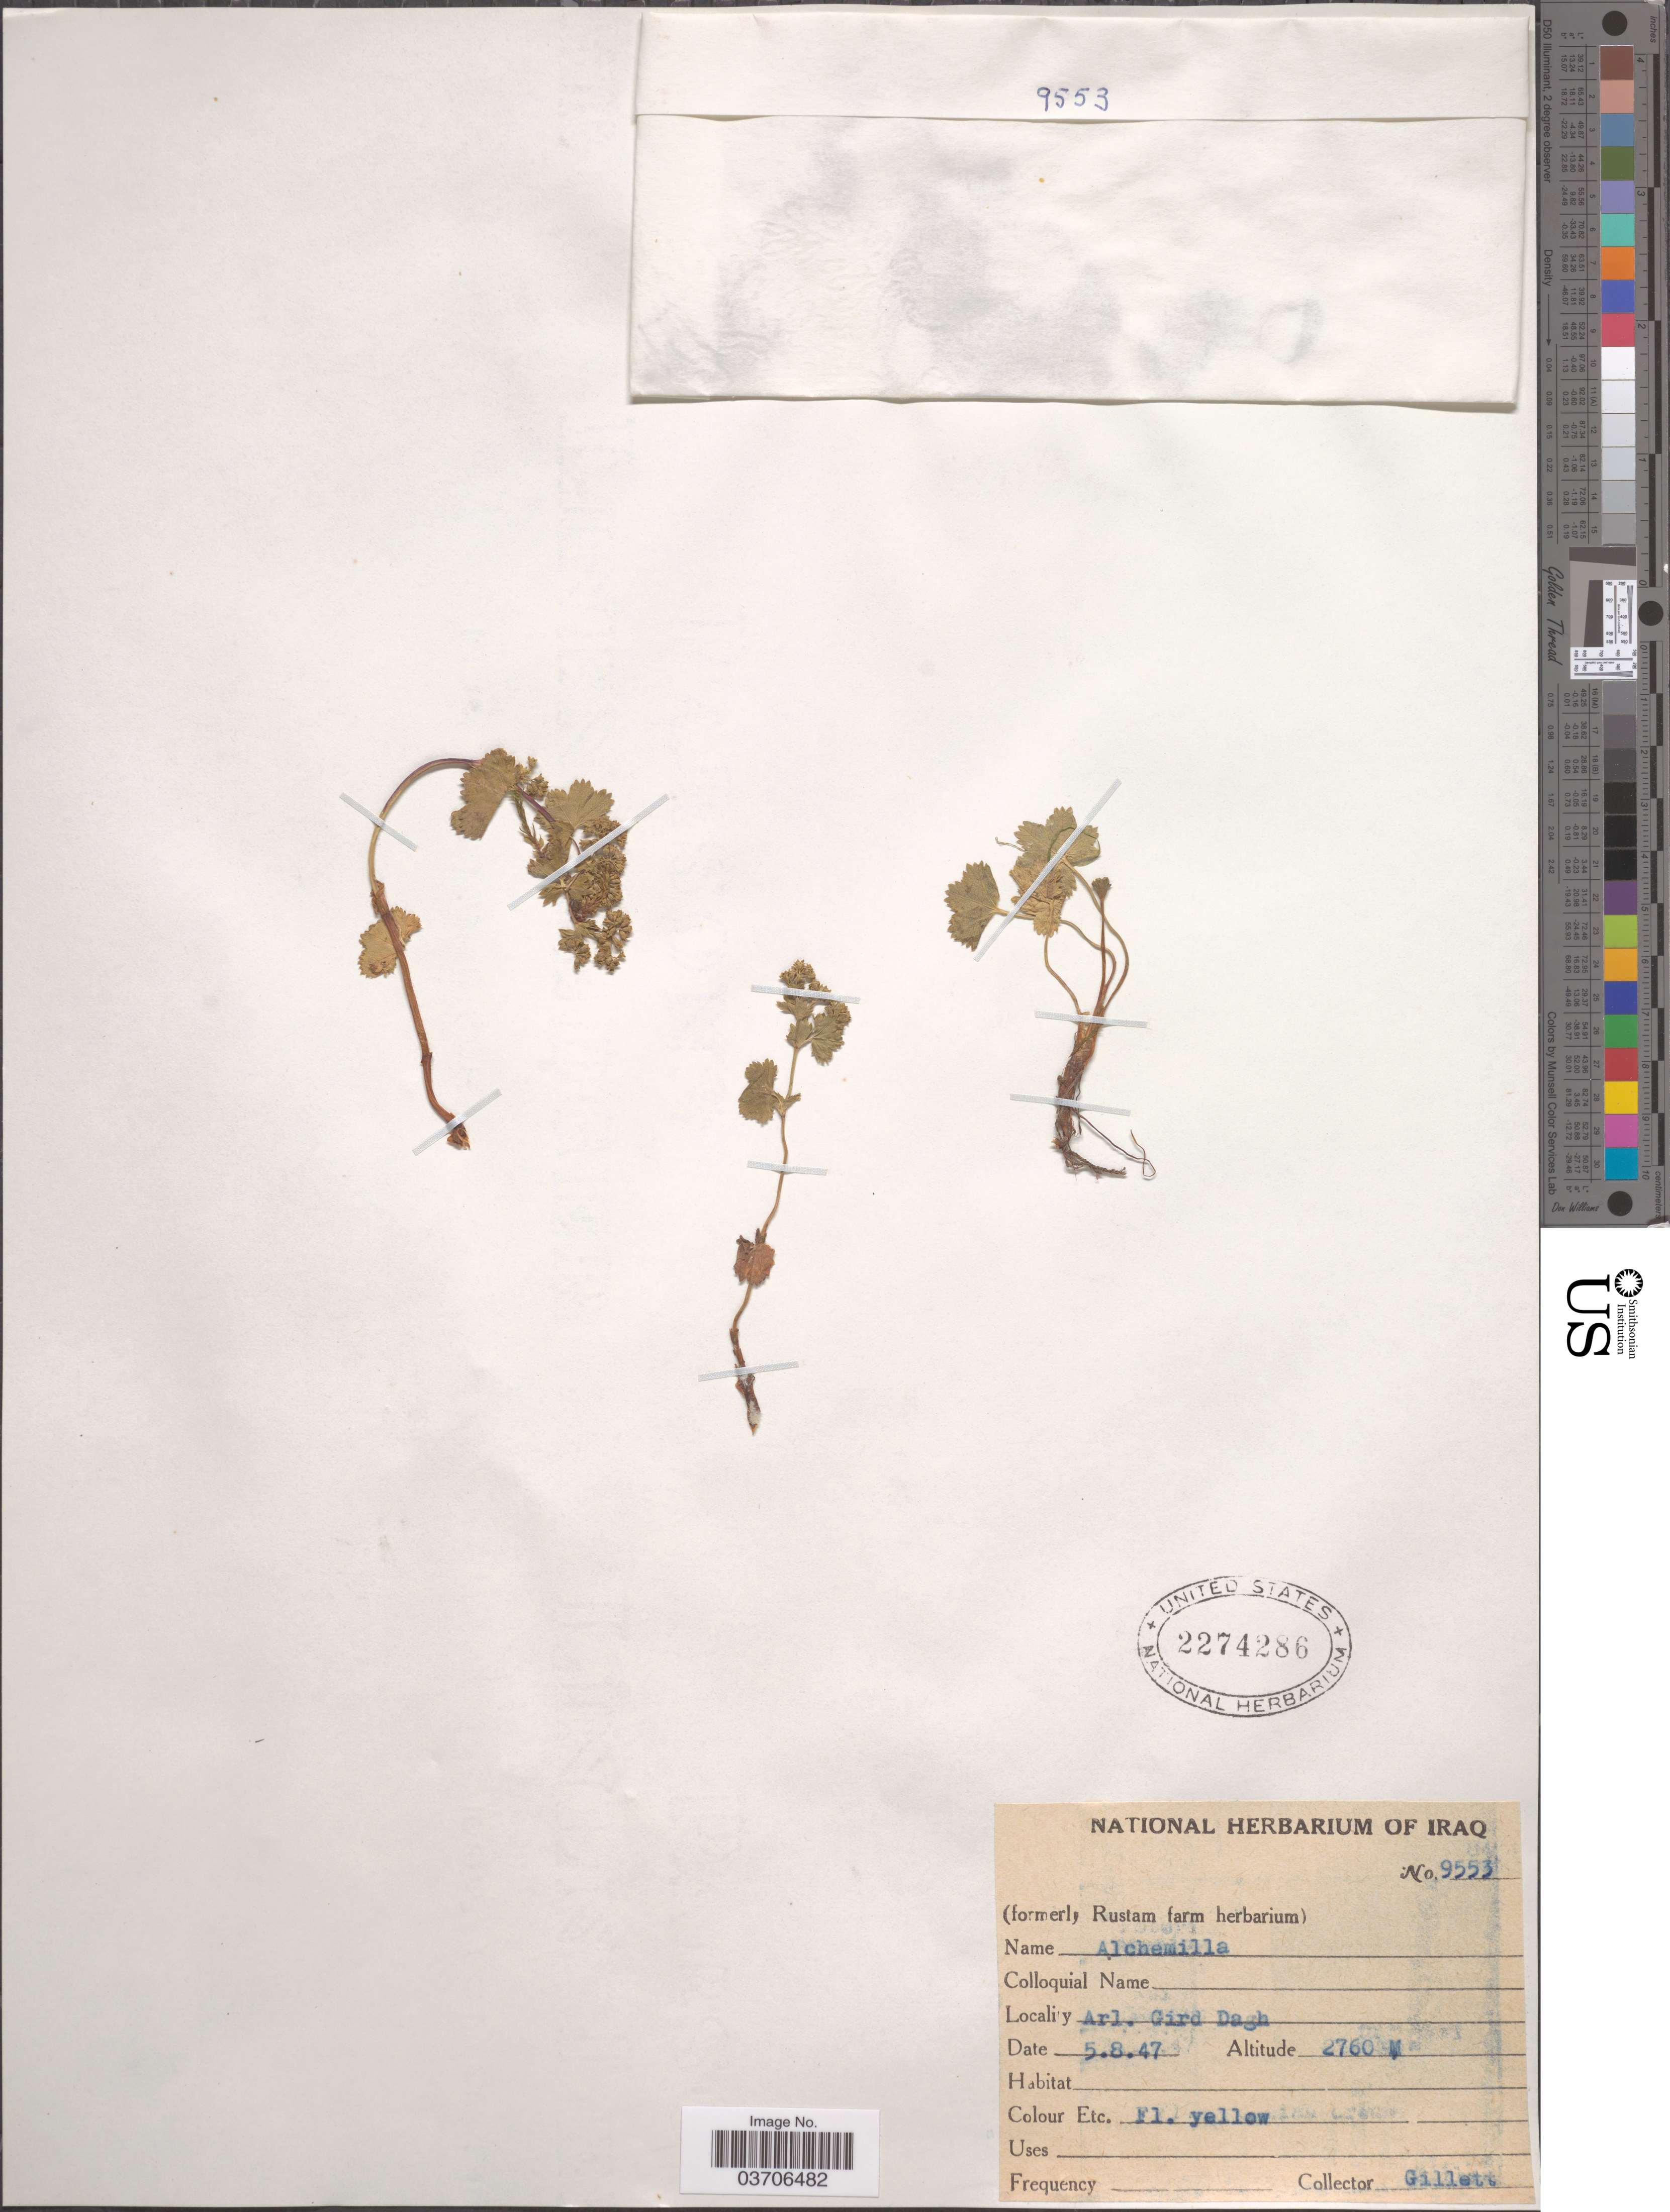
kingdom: Plantae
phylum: Tracheophyta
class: Magnoliopsida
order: Rosales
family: Rosaceae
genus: Alchemilla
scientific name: Alchemilla sp.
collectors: Gillett, --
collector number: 9553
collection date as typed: Transcribed d/m/y: 5/8/47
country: Iraq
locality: Arl. Gird Dagh.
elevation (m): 2760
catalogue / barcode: US 2274286